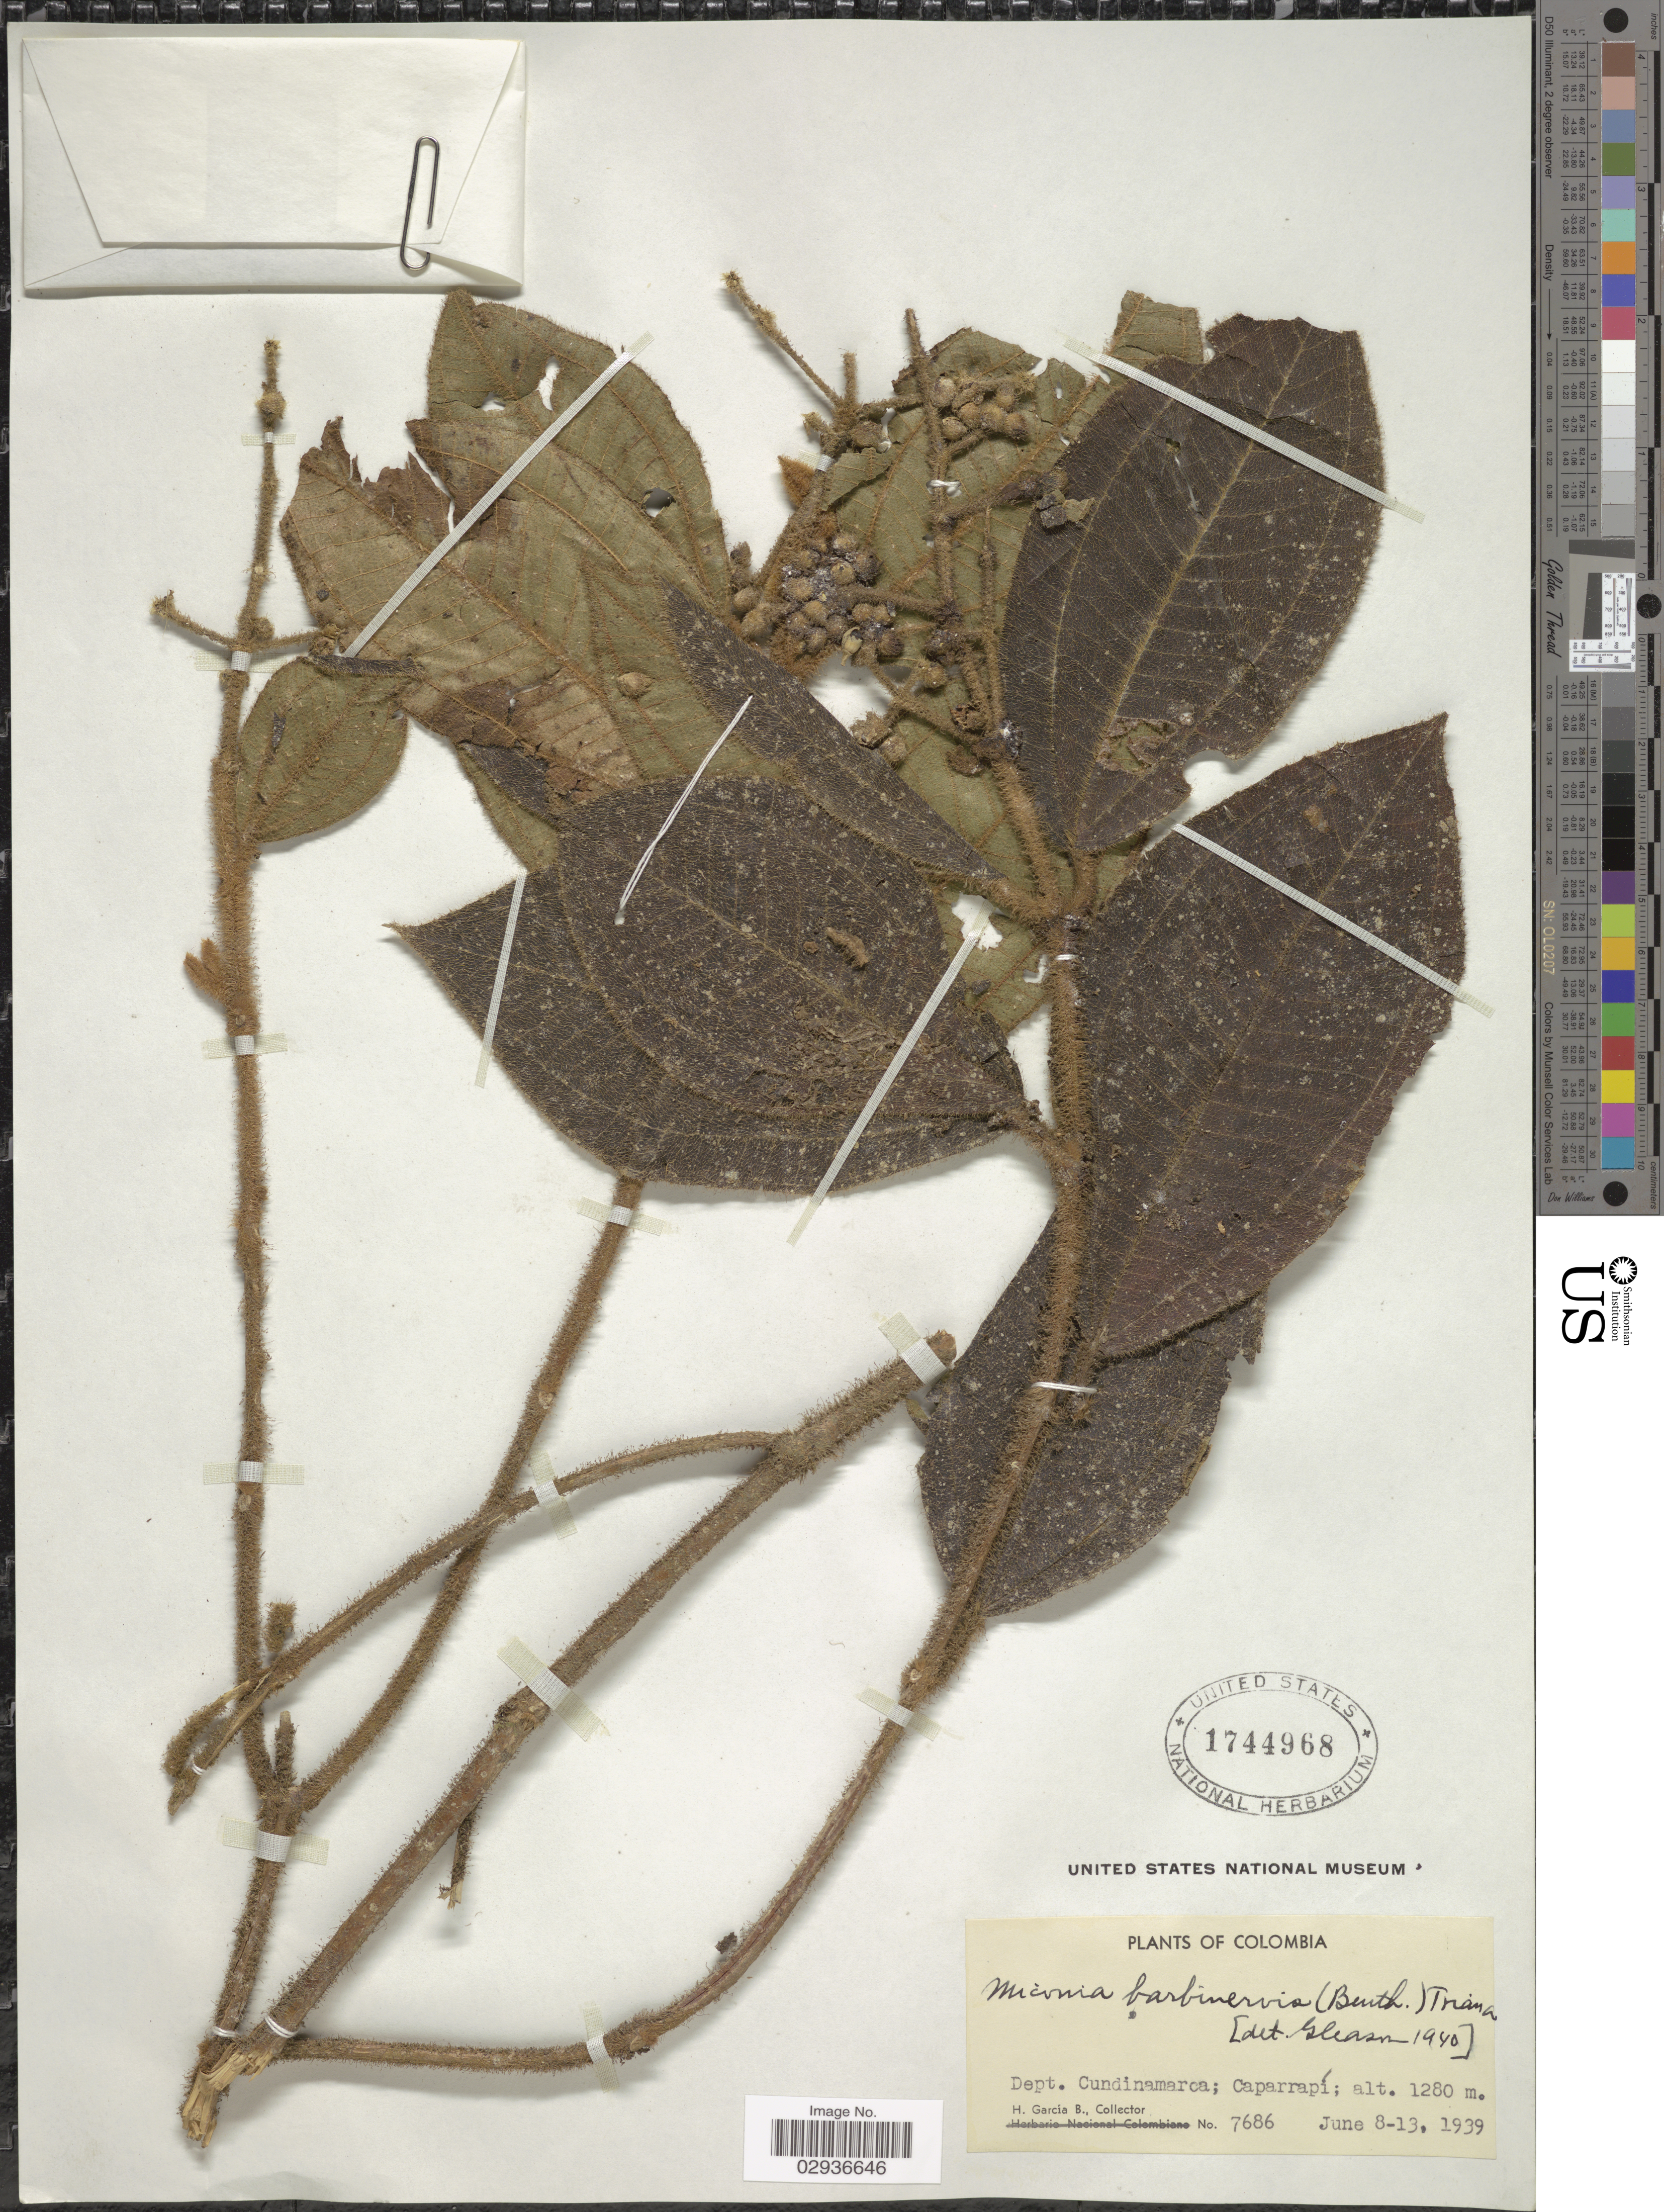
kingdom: Plantae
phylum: Tracheophyta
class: Magnoliopsida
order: Myrtales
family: Melastomataceae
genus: Miconia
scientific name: Miconia barbinervis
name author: (Benth.) Triana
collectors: H. García B.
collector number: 7686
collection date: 1939-06-08/1939-06-13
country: Colombia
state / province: Cundinamarca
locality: Dept. Cundinamarca; Caparrapí.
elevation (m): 1280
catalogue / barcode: US 1744968